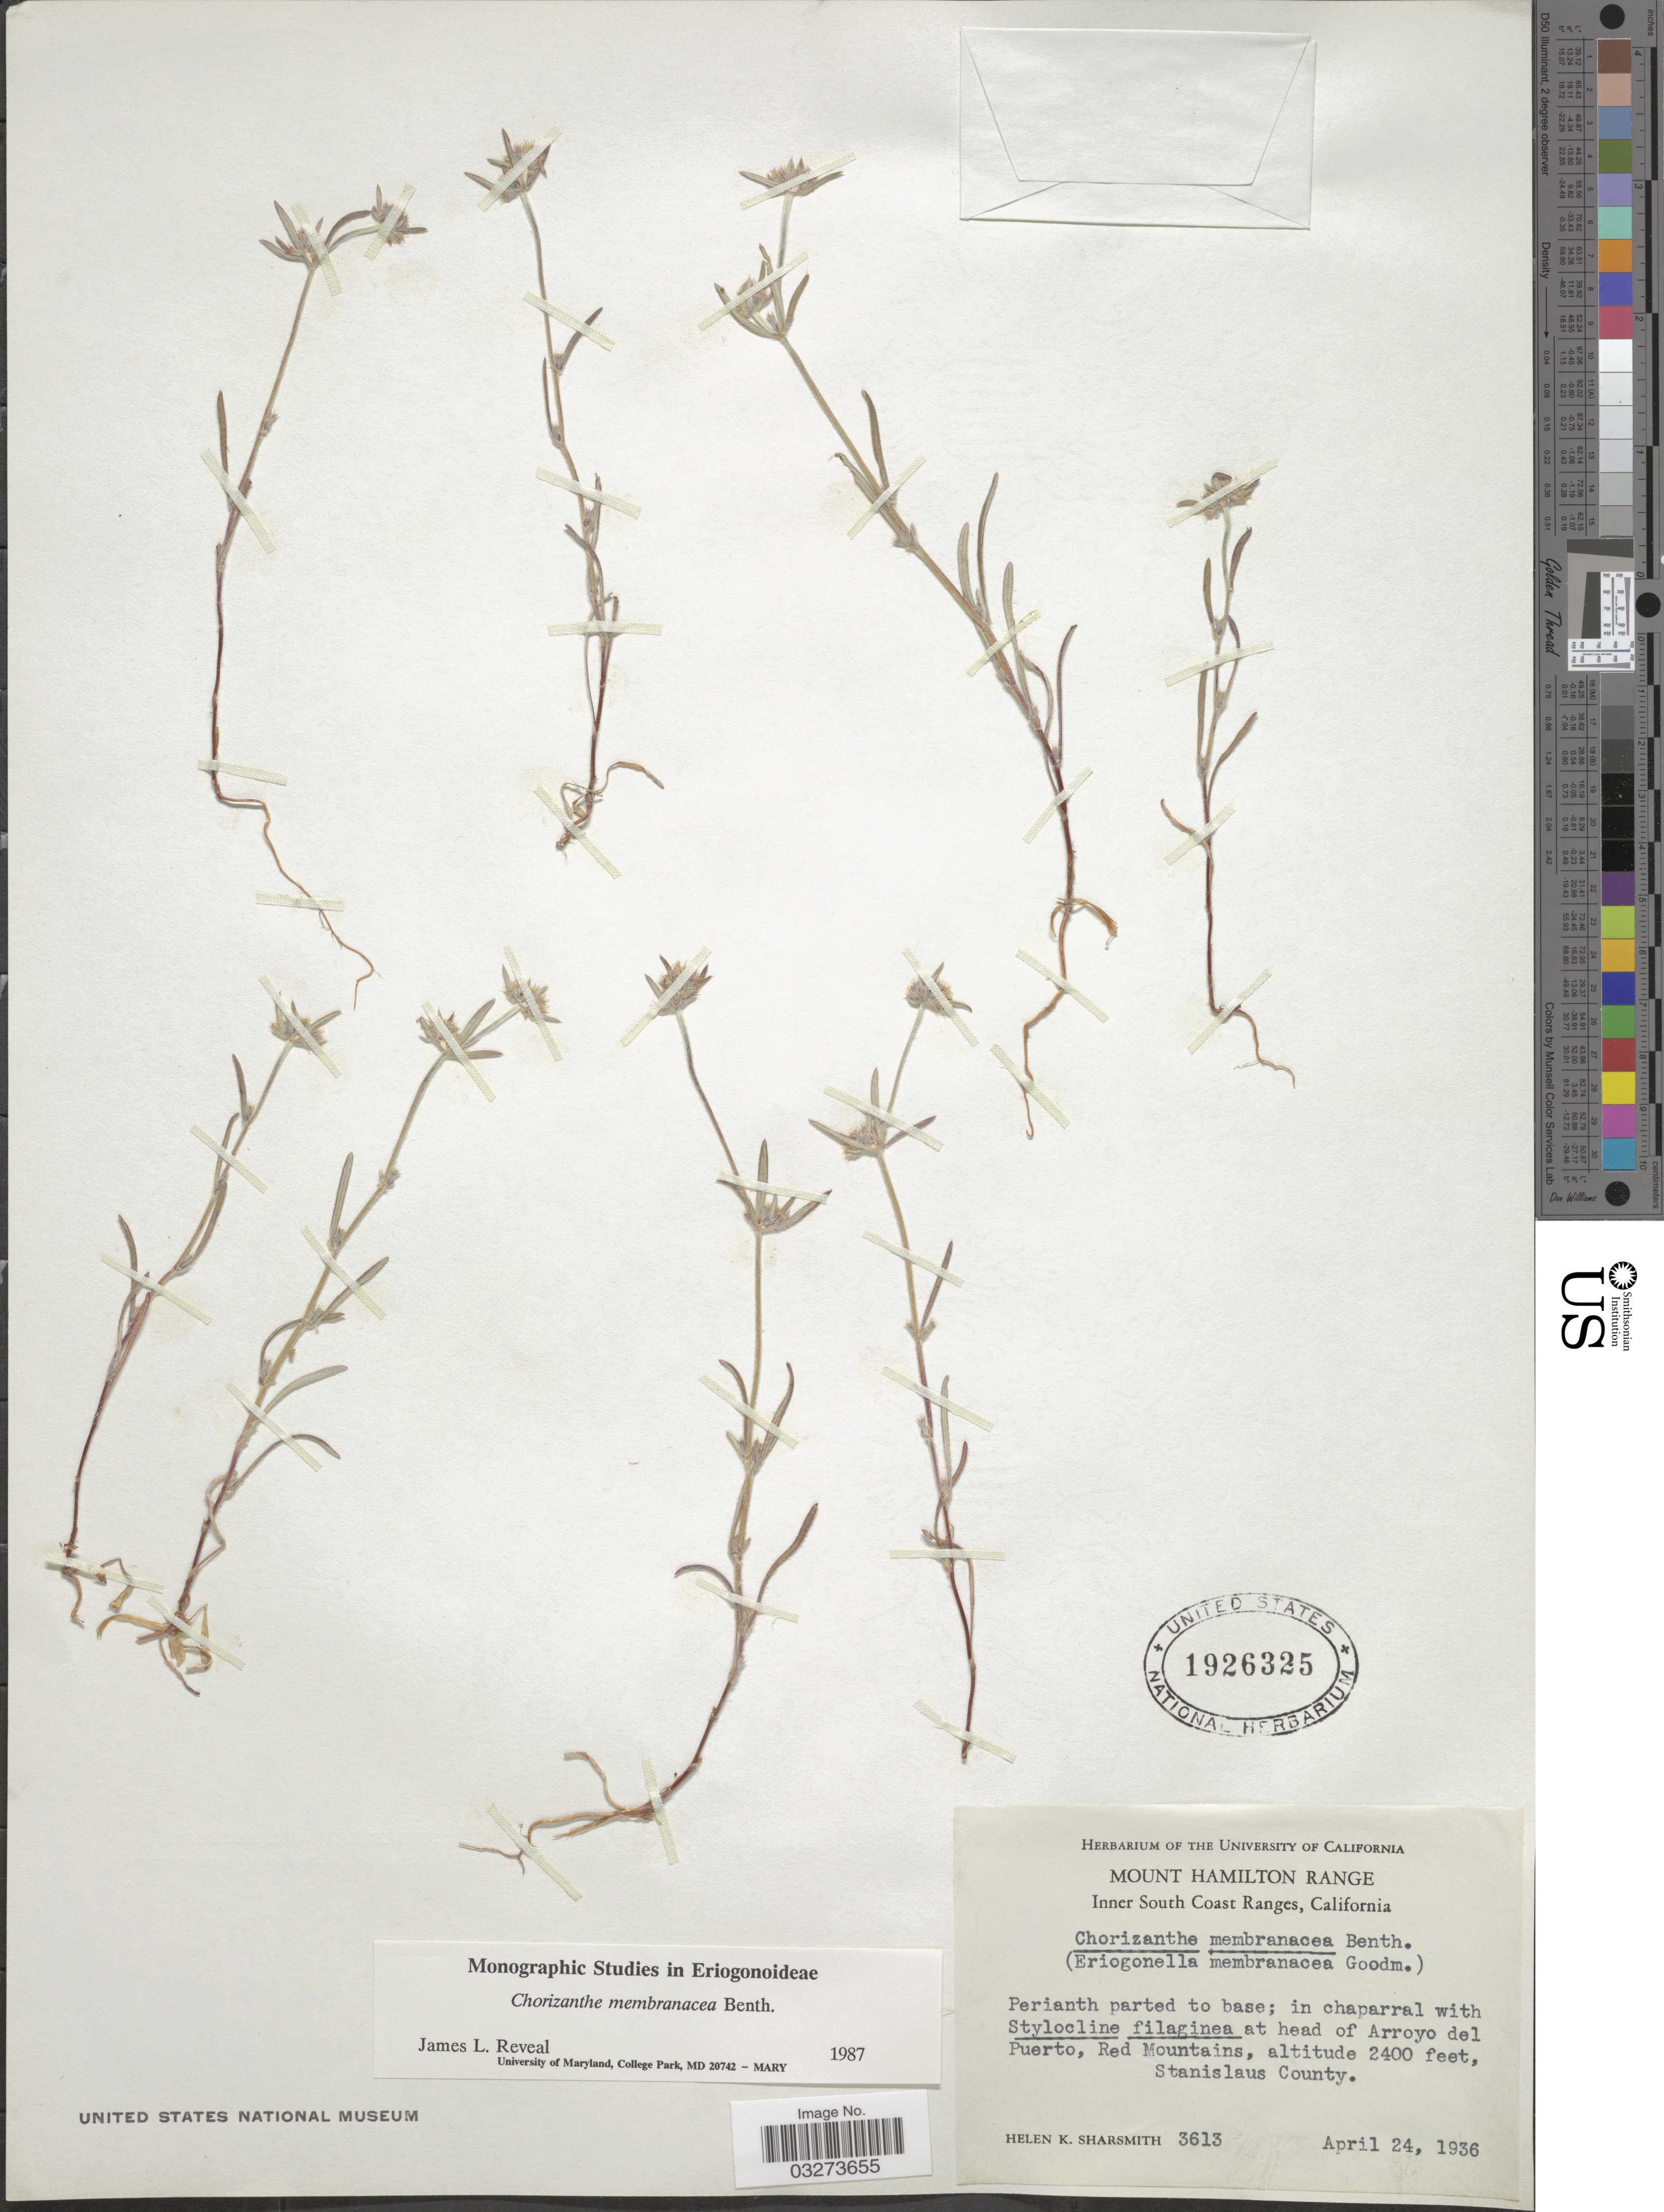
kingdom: Plantae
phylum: Tracheophyta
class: Magnoliopsida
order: Caryophyllales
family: Polygonaceae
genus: Chorizanthe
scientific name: Chorizanthe membranacea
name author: Benth.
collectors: H. Sharsmith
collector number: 3613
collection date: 1936-04-24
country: United States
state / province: California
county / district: Stanislaus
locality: Mount Hamilton Range, Inner South Coast Ranges, at head of Arroyo del Puerto, Red Mountains, Stanislaus County.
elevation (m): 732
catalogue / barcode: US 1926325